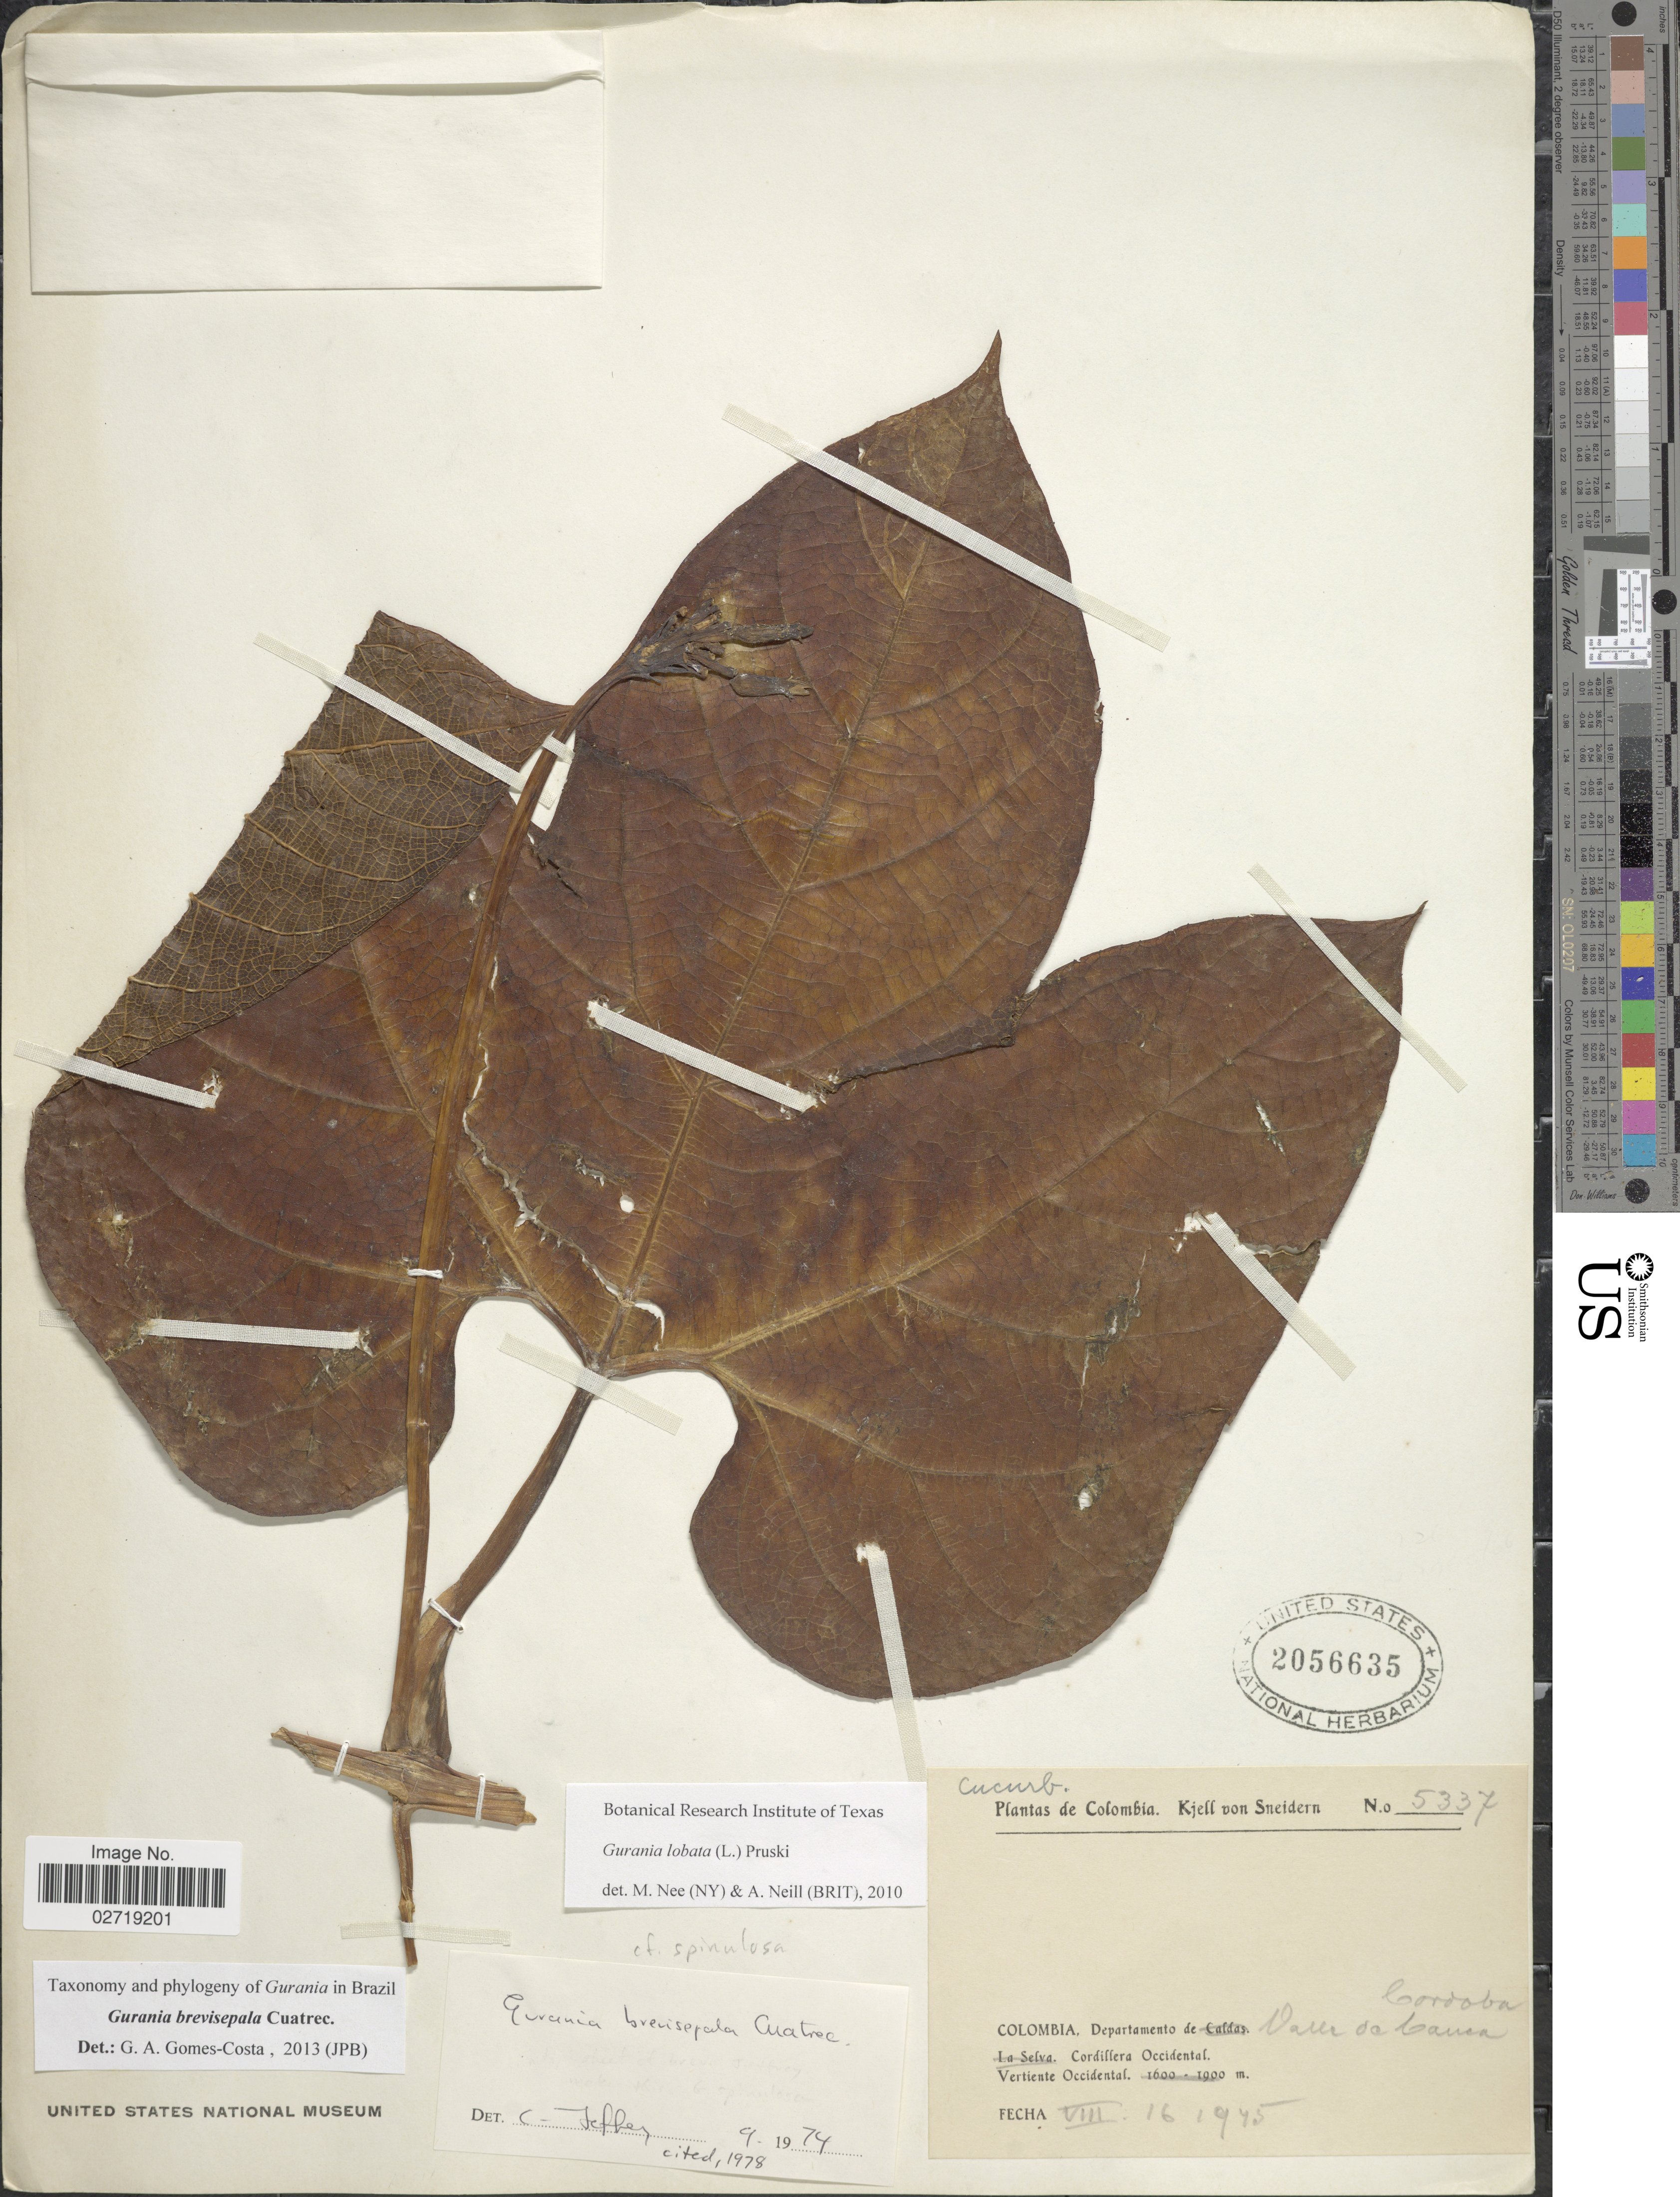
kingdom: Plantae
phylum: Tracheophyta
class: Magnoliopsida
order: Cucurbitales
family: Cucurbitaceae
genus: Gurania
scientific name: Gurania brevisepala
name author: Cuatrec.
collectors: K. von Sneidern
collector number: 5337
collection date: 1945-08-16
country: Colombia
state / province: Valle del Cauca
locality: Cordillera Occidental. Vertiente Occidental. Cordoba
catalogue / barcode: US 2056635